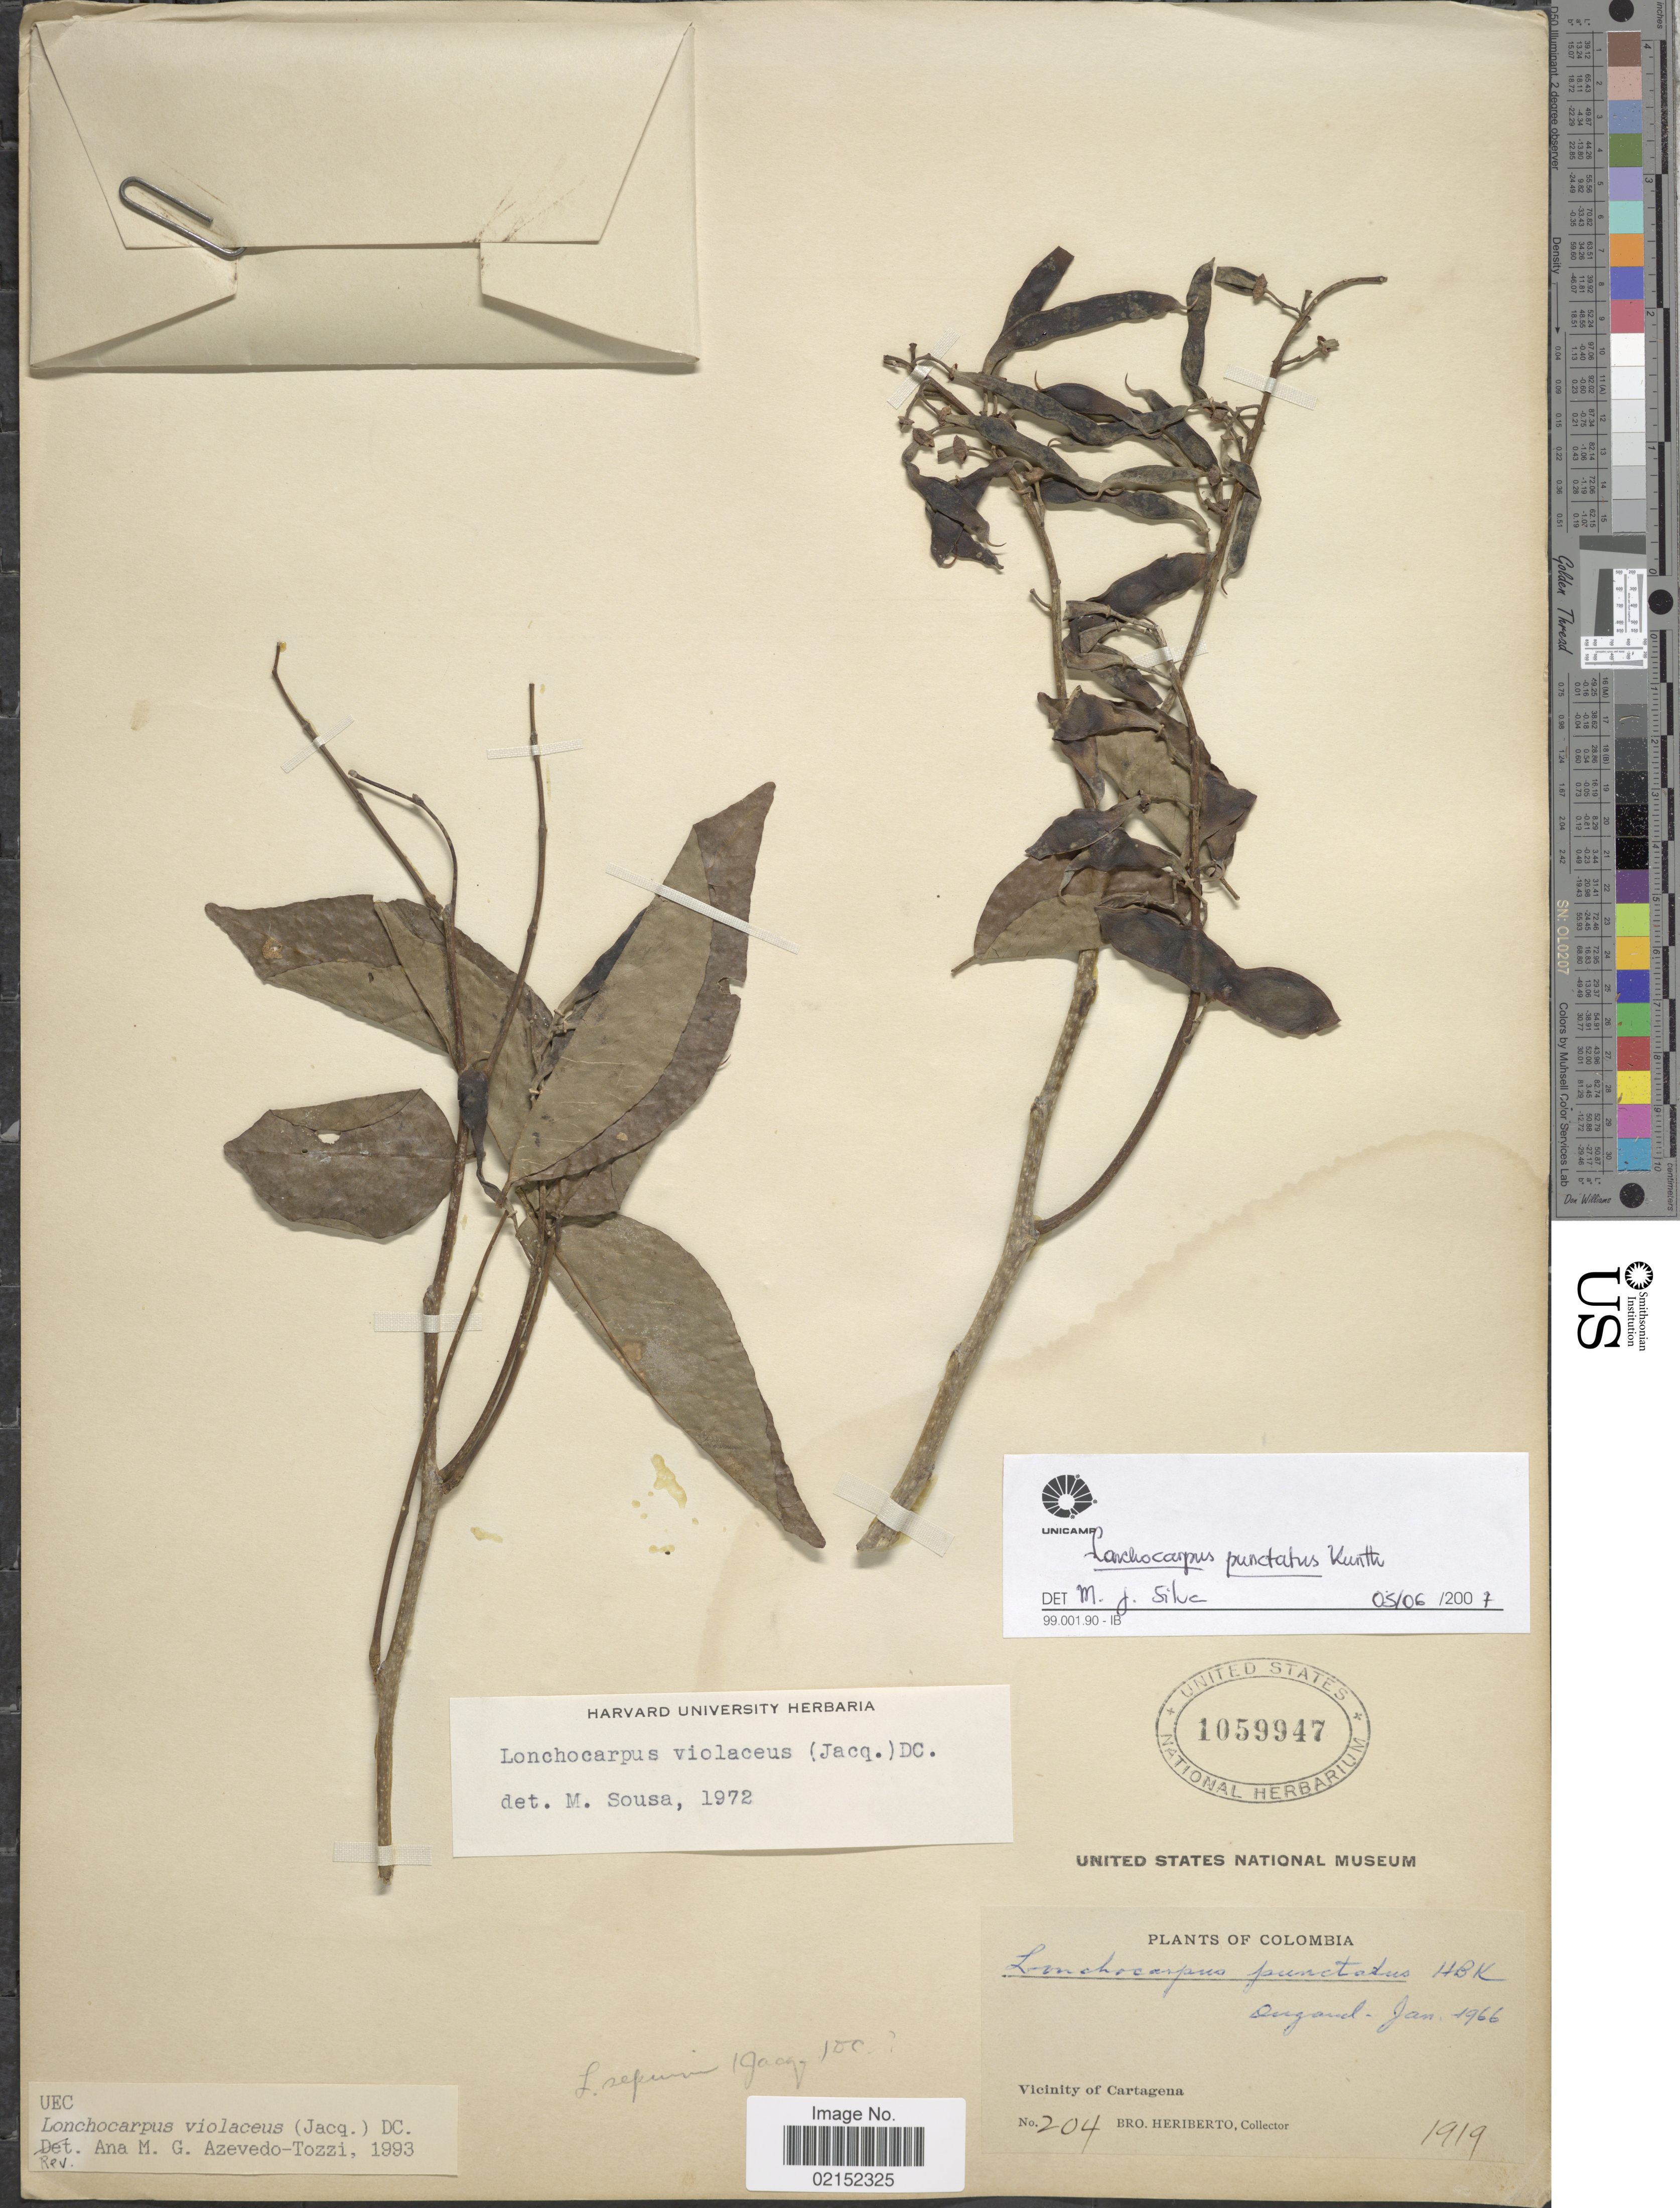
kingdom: Plantae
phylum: Tracheophyta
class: Magnoliopsida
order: Fabales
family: Fabaceae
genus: Lonchocarpus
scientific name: Lonchocarpus punctatus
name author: Kunth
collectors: B. Heriberto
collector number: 204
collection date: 1919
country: Colombia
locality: Vicinity of Cartagena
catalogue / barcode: US 1059947